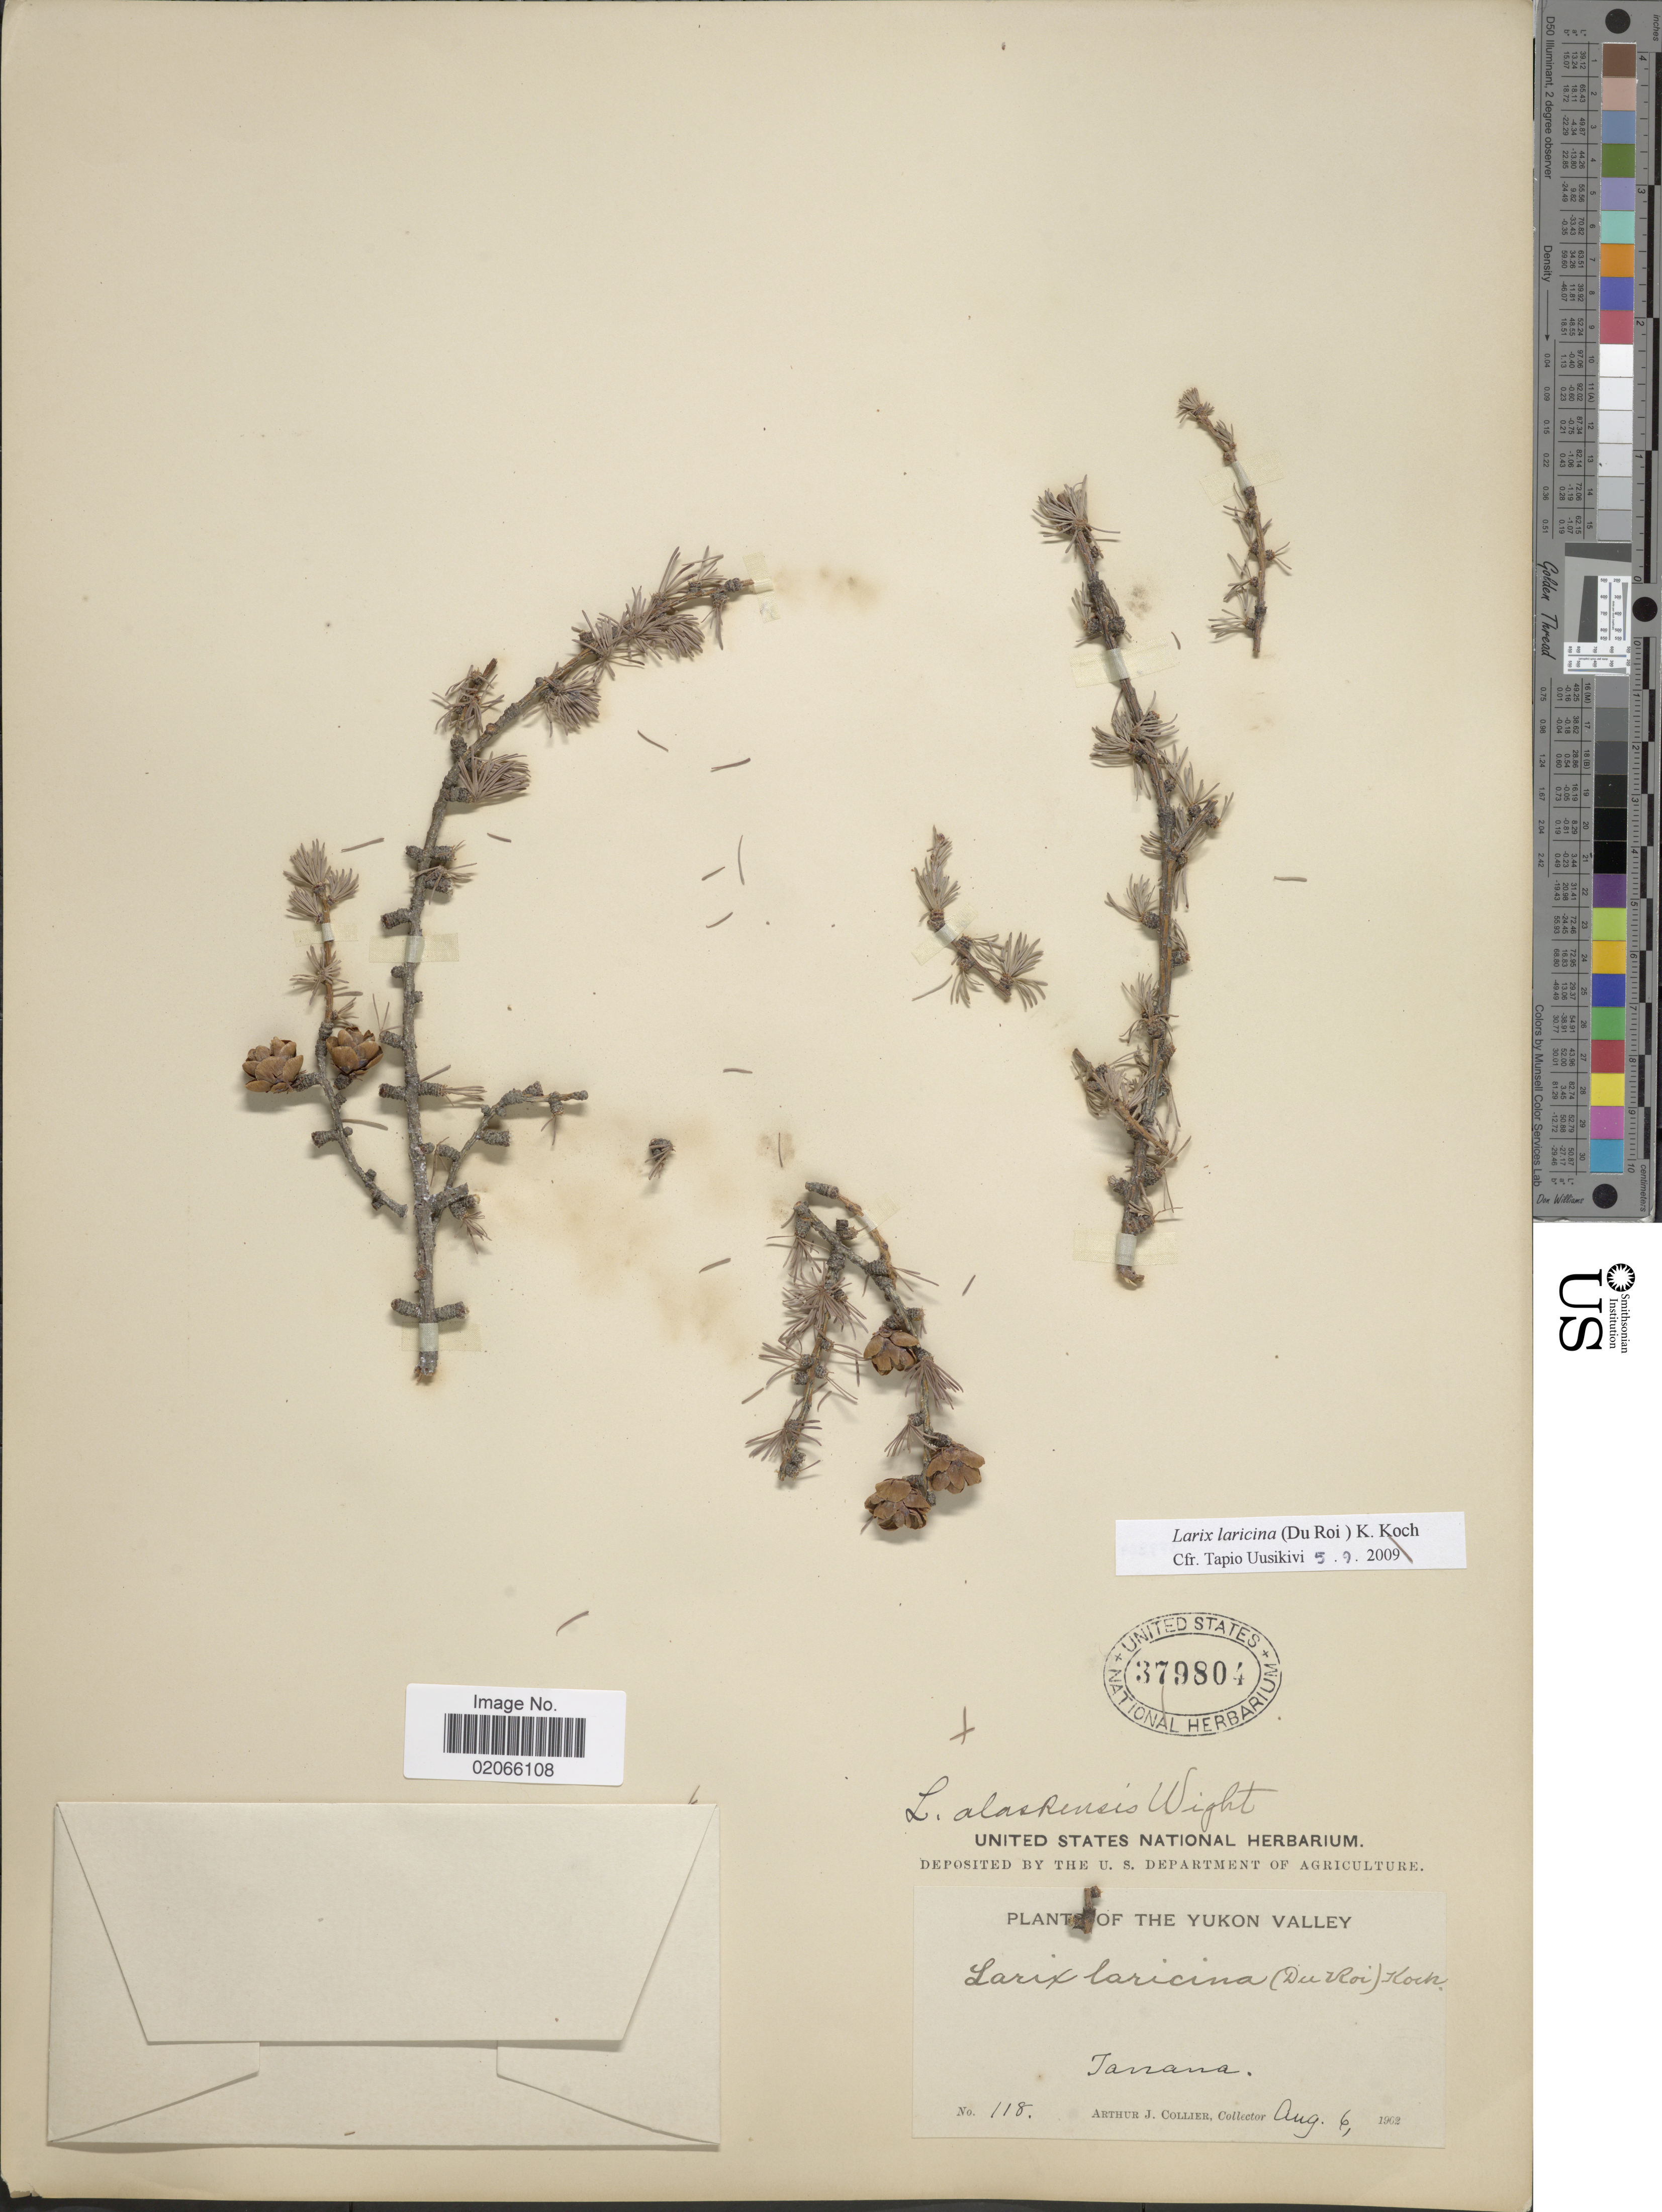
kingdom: Plantae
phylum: Tracheophyta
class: Pinopsida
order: Pinales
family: Pinaceae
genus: Larix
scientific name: Larix laricina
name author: (Du Roi) K. Koch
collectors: A. Collier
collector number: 118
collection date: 1962-08-06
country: Canada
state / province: Yukon Territory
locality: Yukon Valley, Tanana.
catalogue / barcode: US 379804